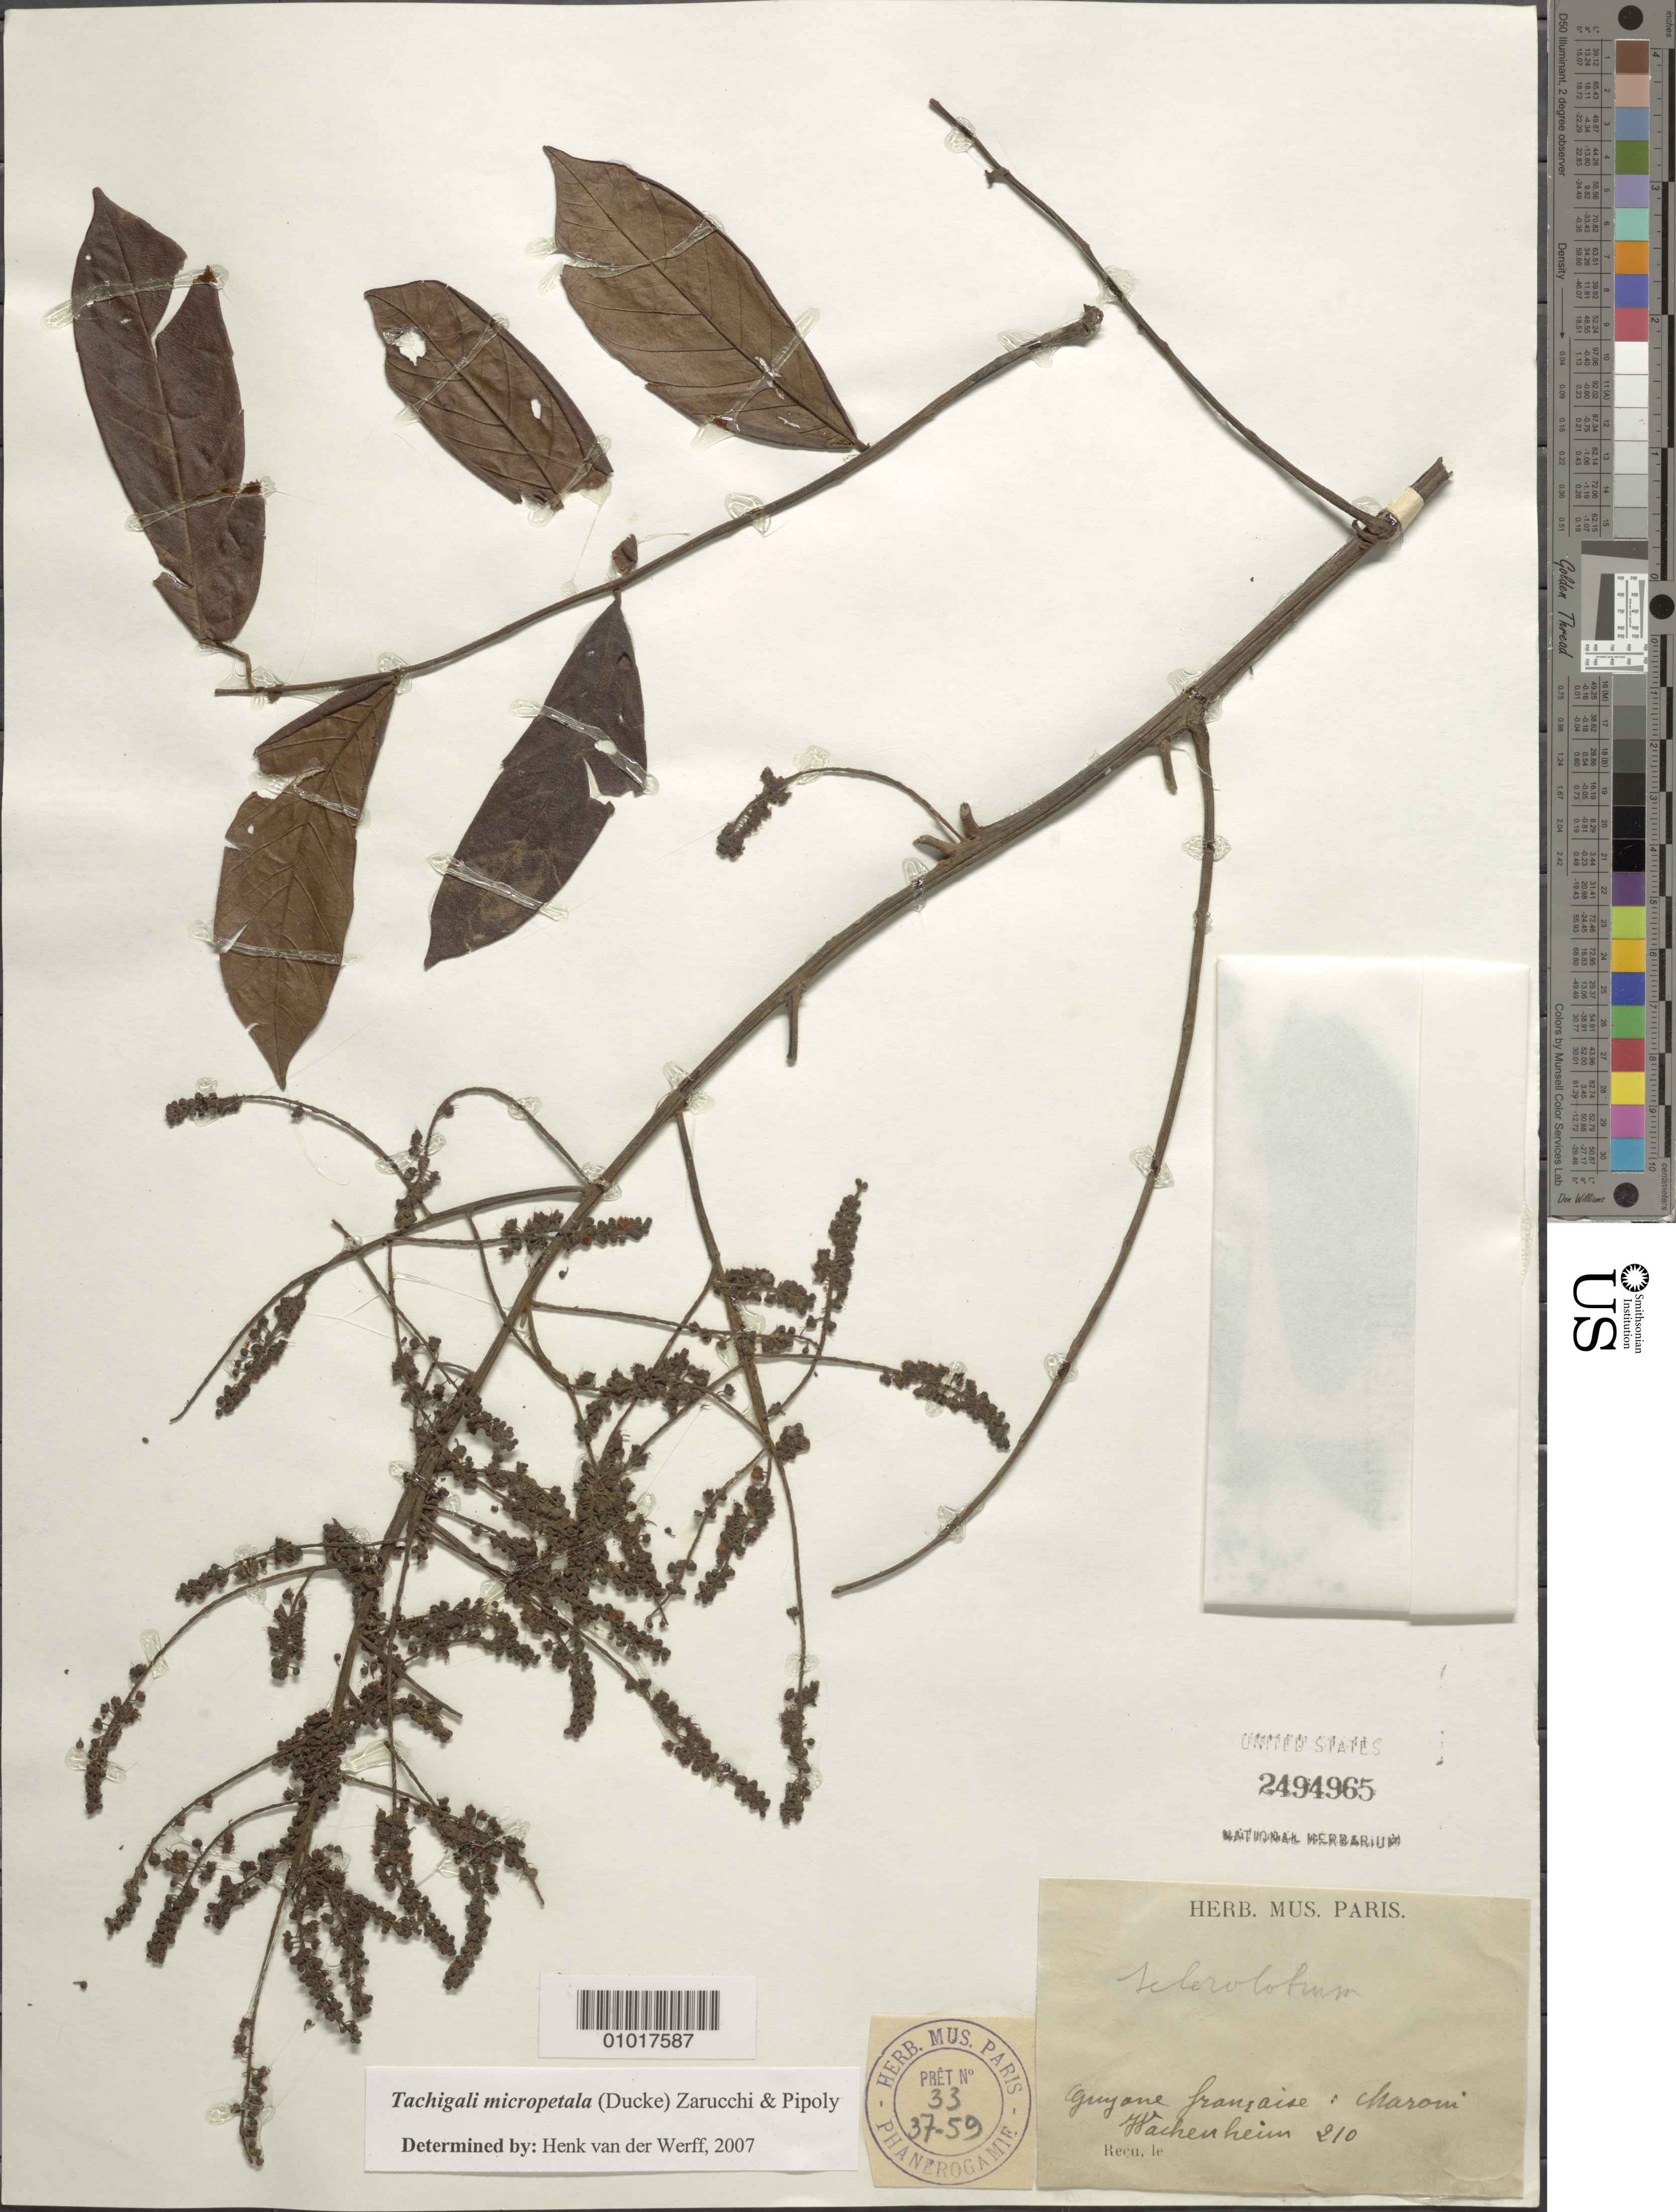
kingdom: Plantae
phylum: Tracheophyta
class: Magnoliopsida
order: Fabales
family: Fabaceae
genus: Tachigali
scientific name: Tachigali micropetala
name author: (Ducke) Zarucchi & Pipoly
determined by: van der Werff, H., (MO), Missouri Botanical Garden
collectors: G. Wachenheim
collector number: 210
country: French Guiana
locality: Maroni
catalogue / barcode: US 2494965